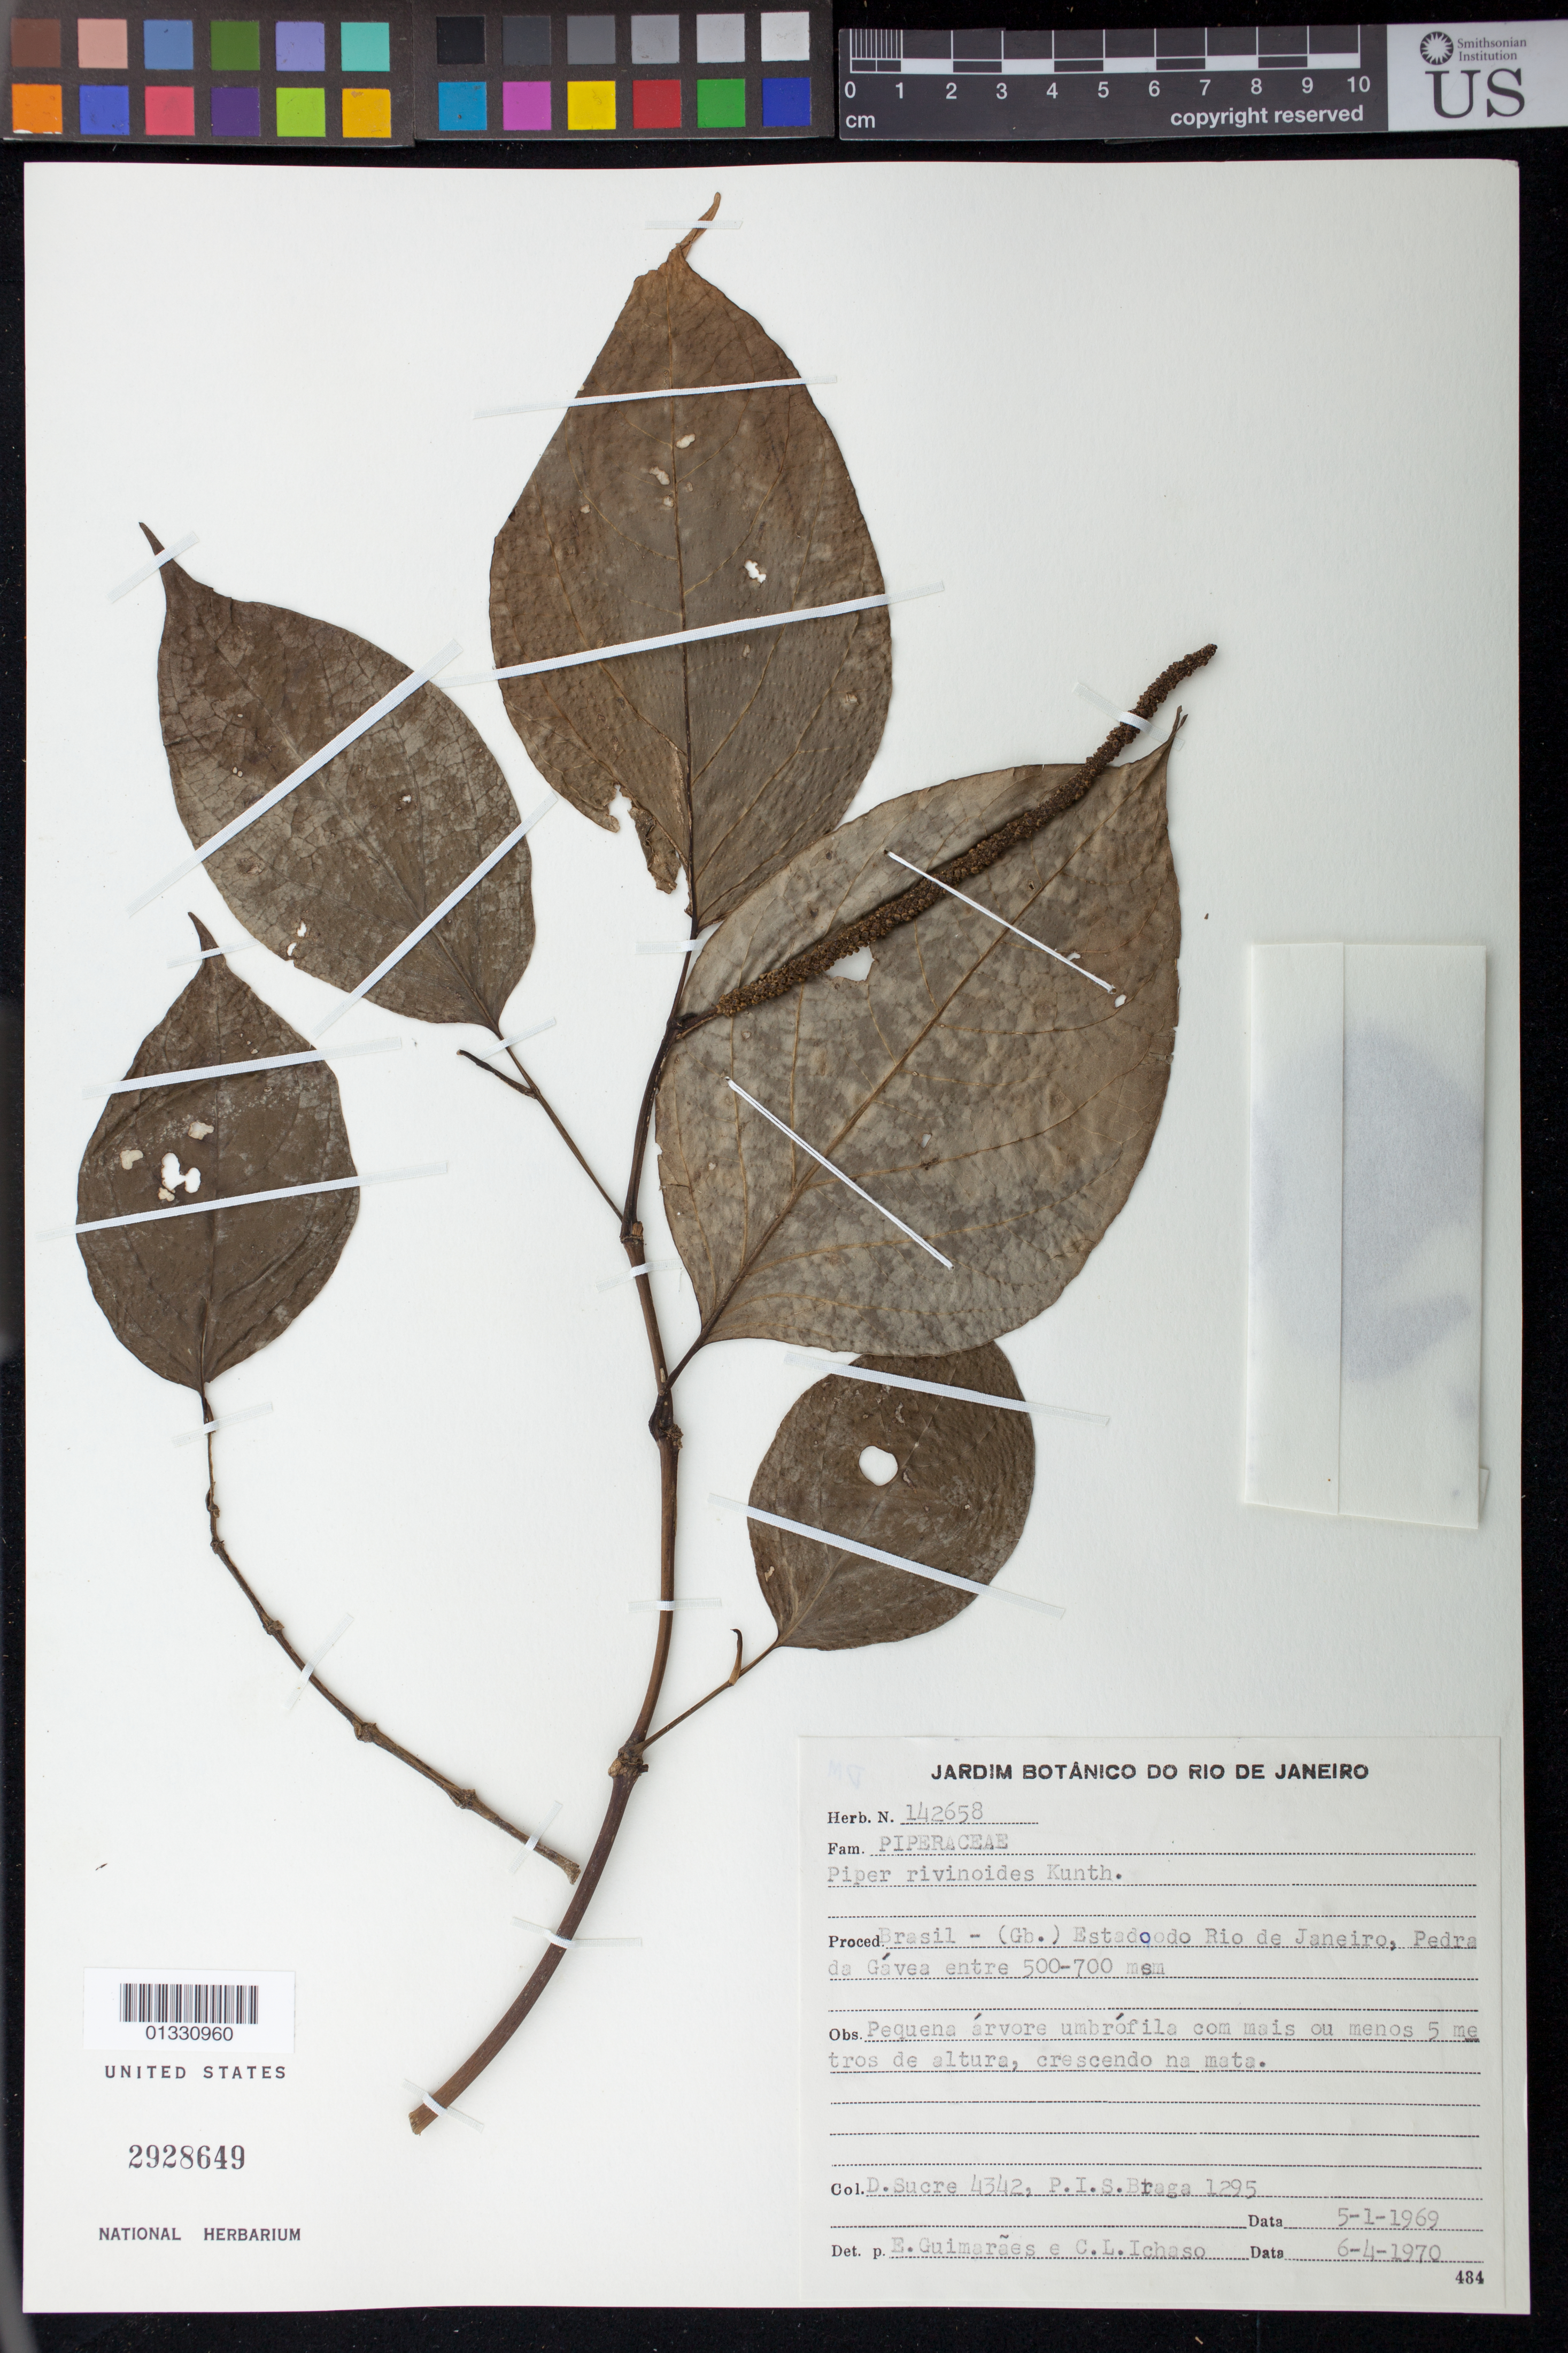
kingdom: Plantae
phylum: Tracheophyta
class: Magnoliopsida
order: Piperales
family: Piperaceae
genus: Piper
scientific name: Piper rivinoides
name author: Kunth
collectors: D. Sucre & P. I. S. Braga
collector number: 4342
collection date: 1969-01-05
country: Brazil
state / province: Rio de Janeiro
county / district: Rio de Janeiro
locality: Pedra da Gávea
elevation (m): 500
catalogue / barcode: US 2928649